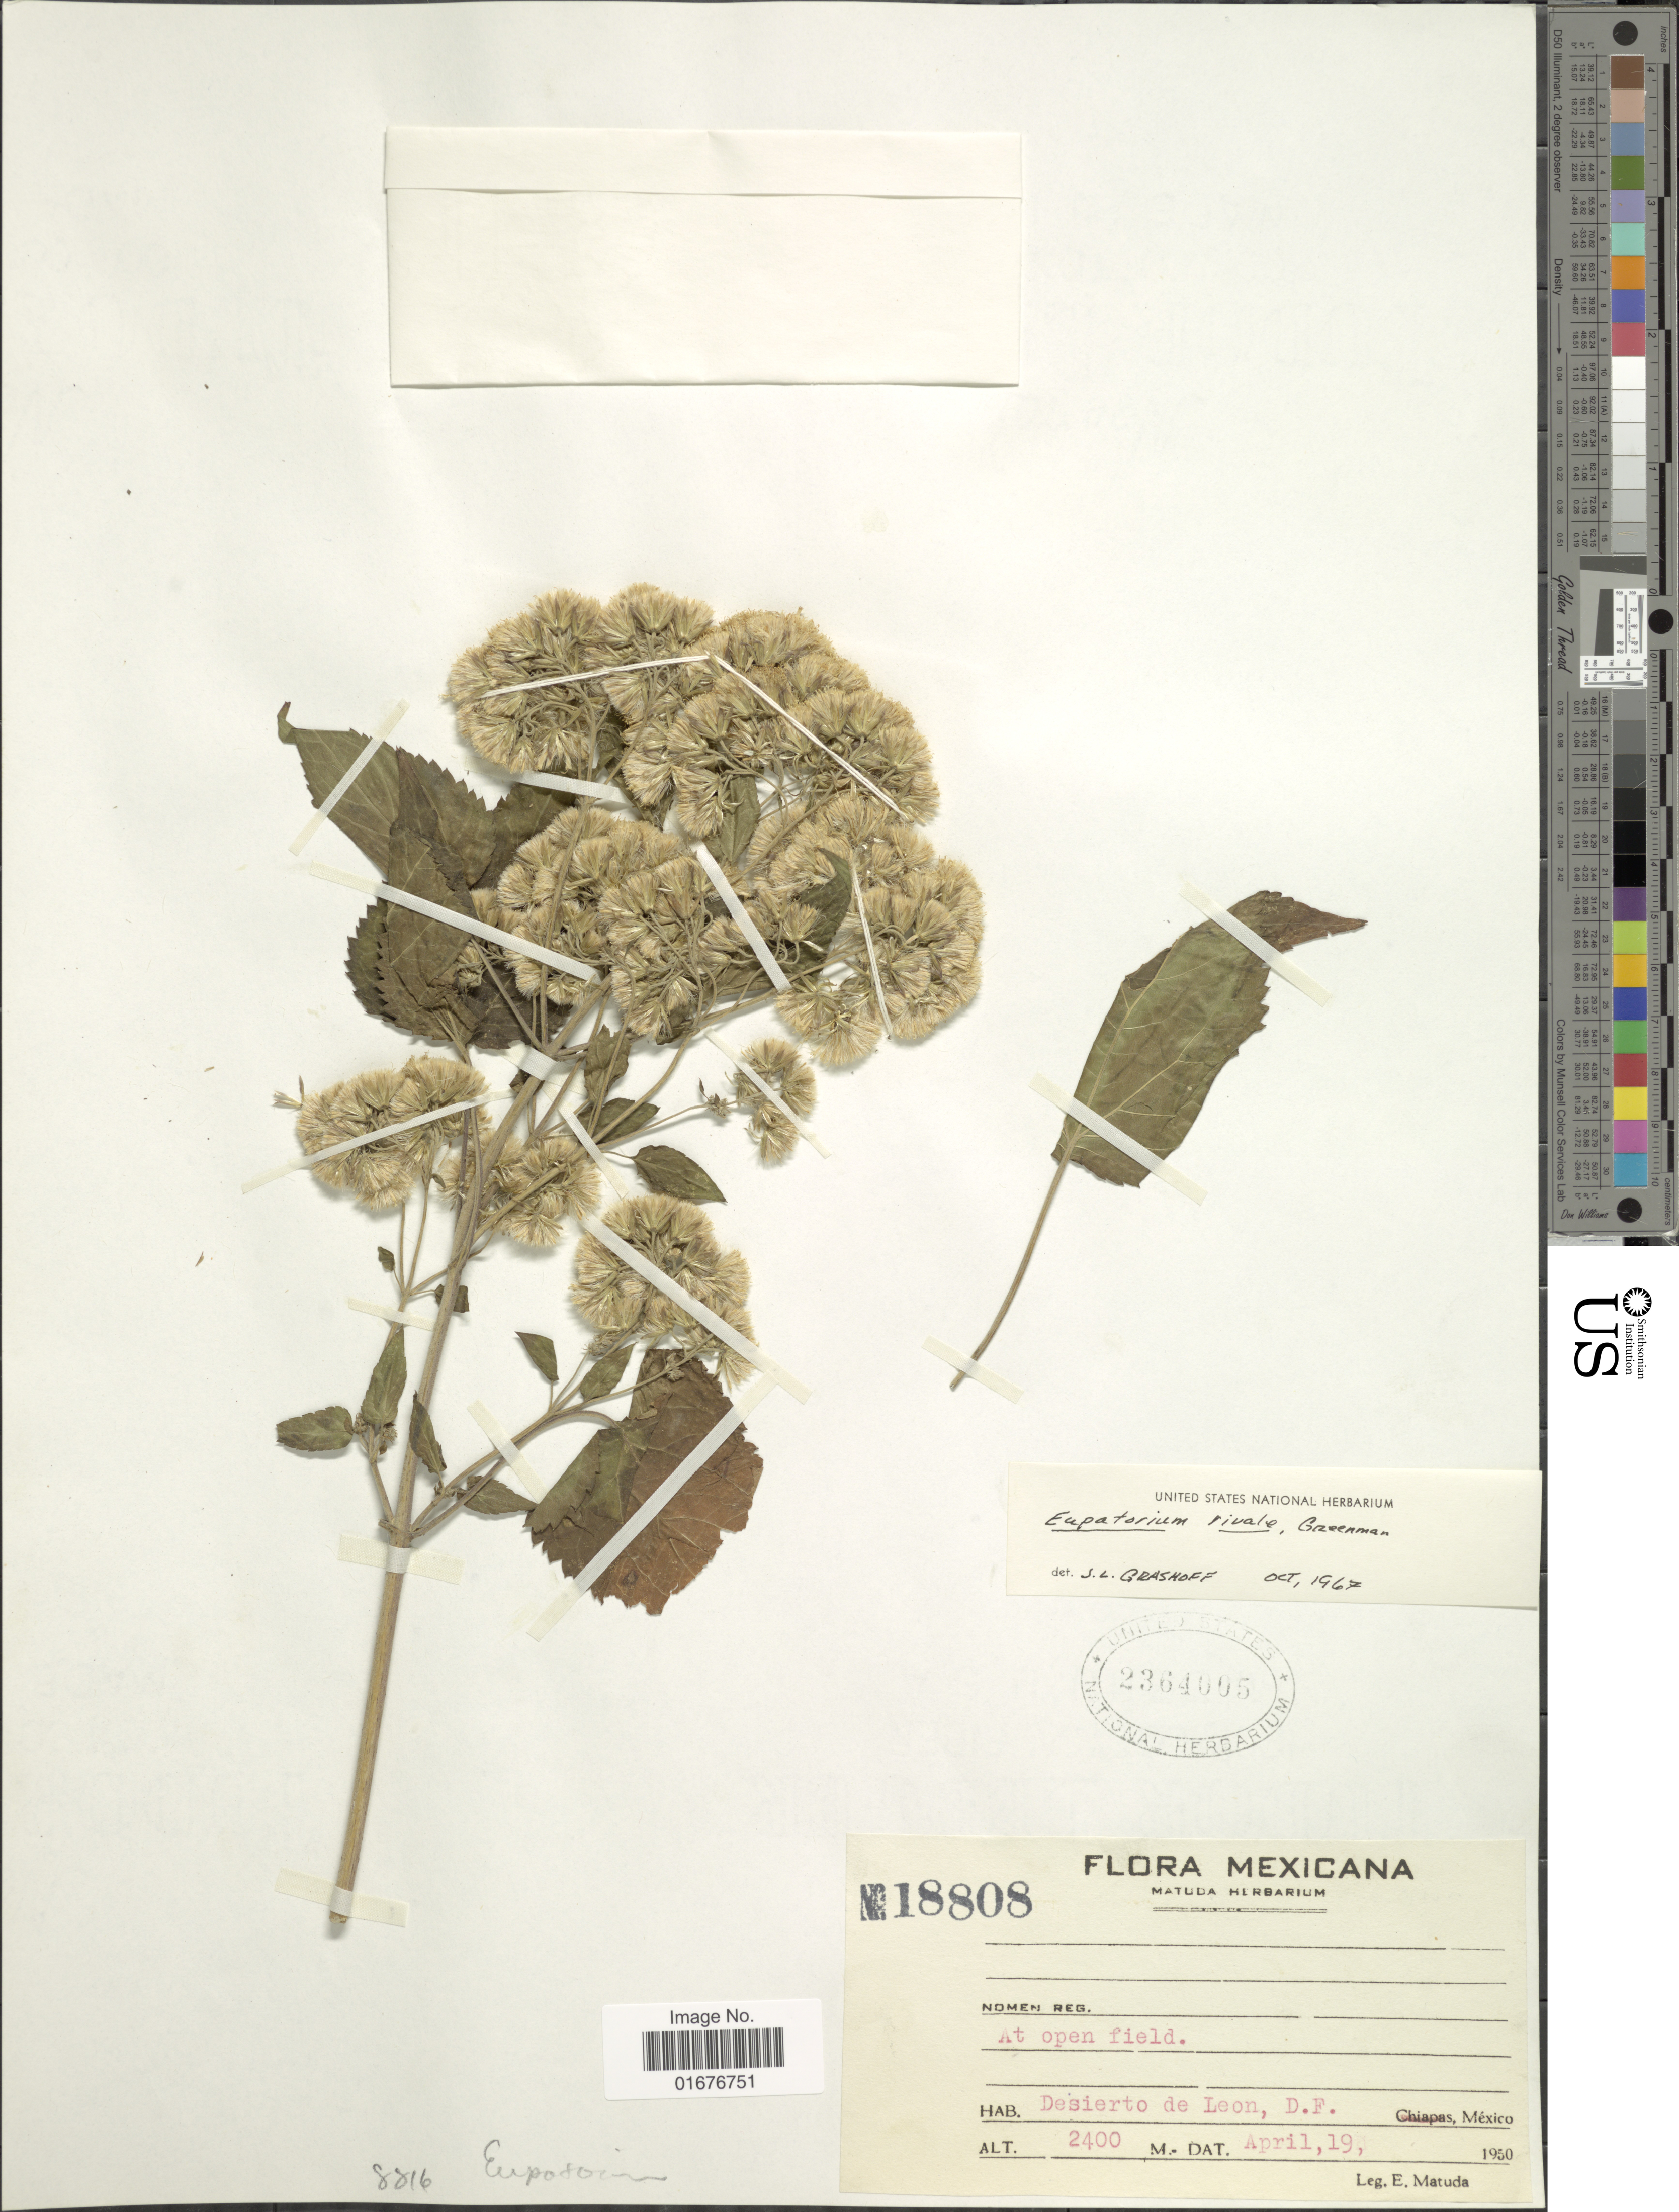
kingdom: Plantae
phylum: Tracheophyta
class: Magnoliopsida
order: Asterales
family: Asteraceae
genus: Ageratina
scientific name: Ageratina rivalis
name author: (Greenm.) R.M. King & H. Rob.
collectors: E. Matuda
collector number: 18808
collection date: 1950-04-19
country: Mexico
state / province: Distrito Federal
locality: Desierto de Leon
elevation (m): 2400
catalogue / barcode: US 2364005